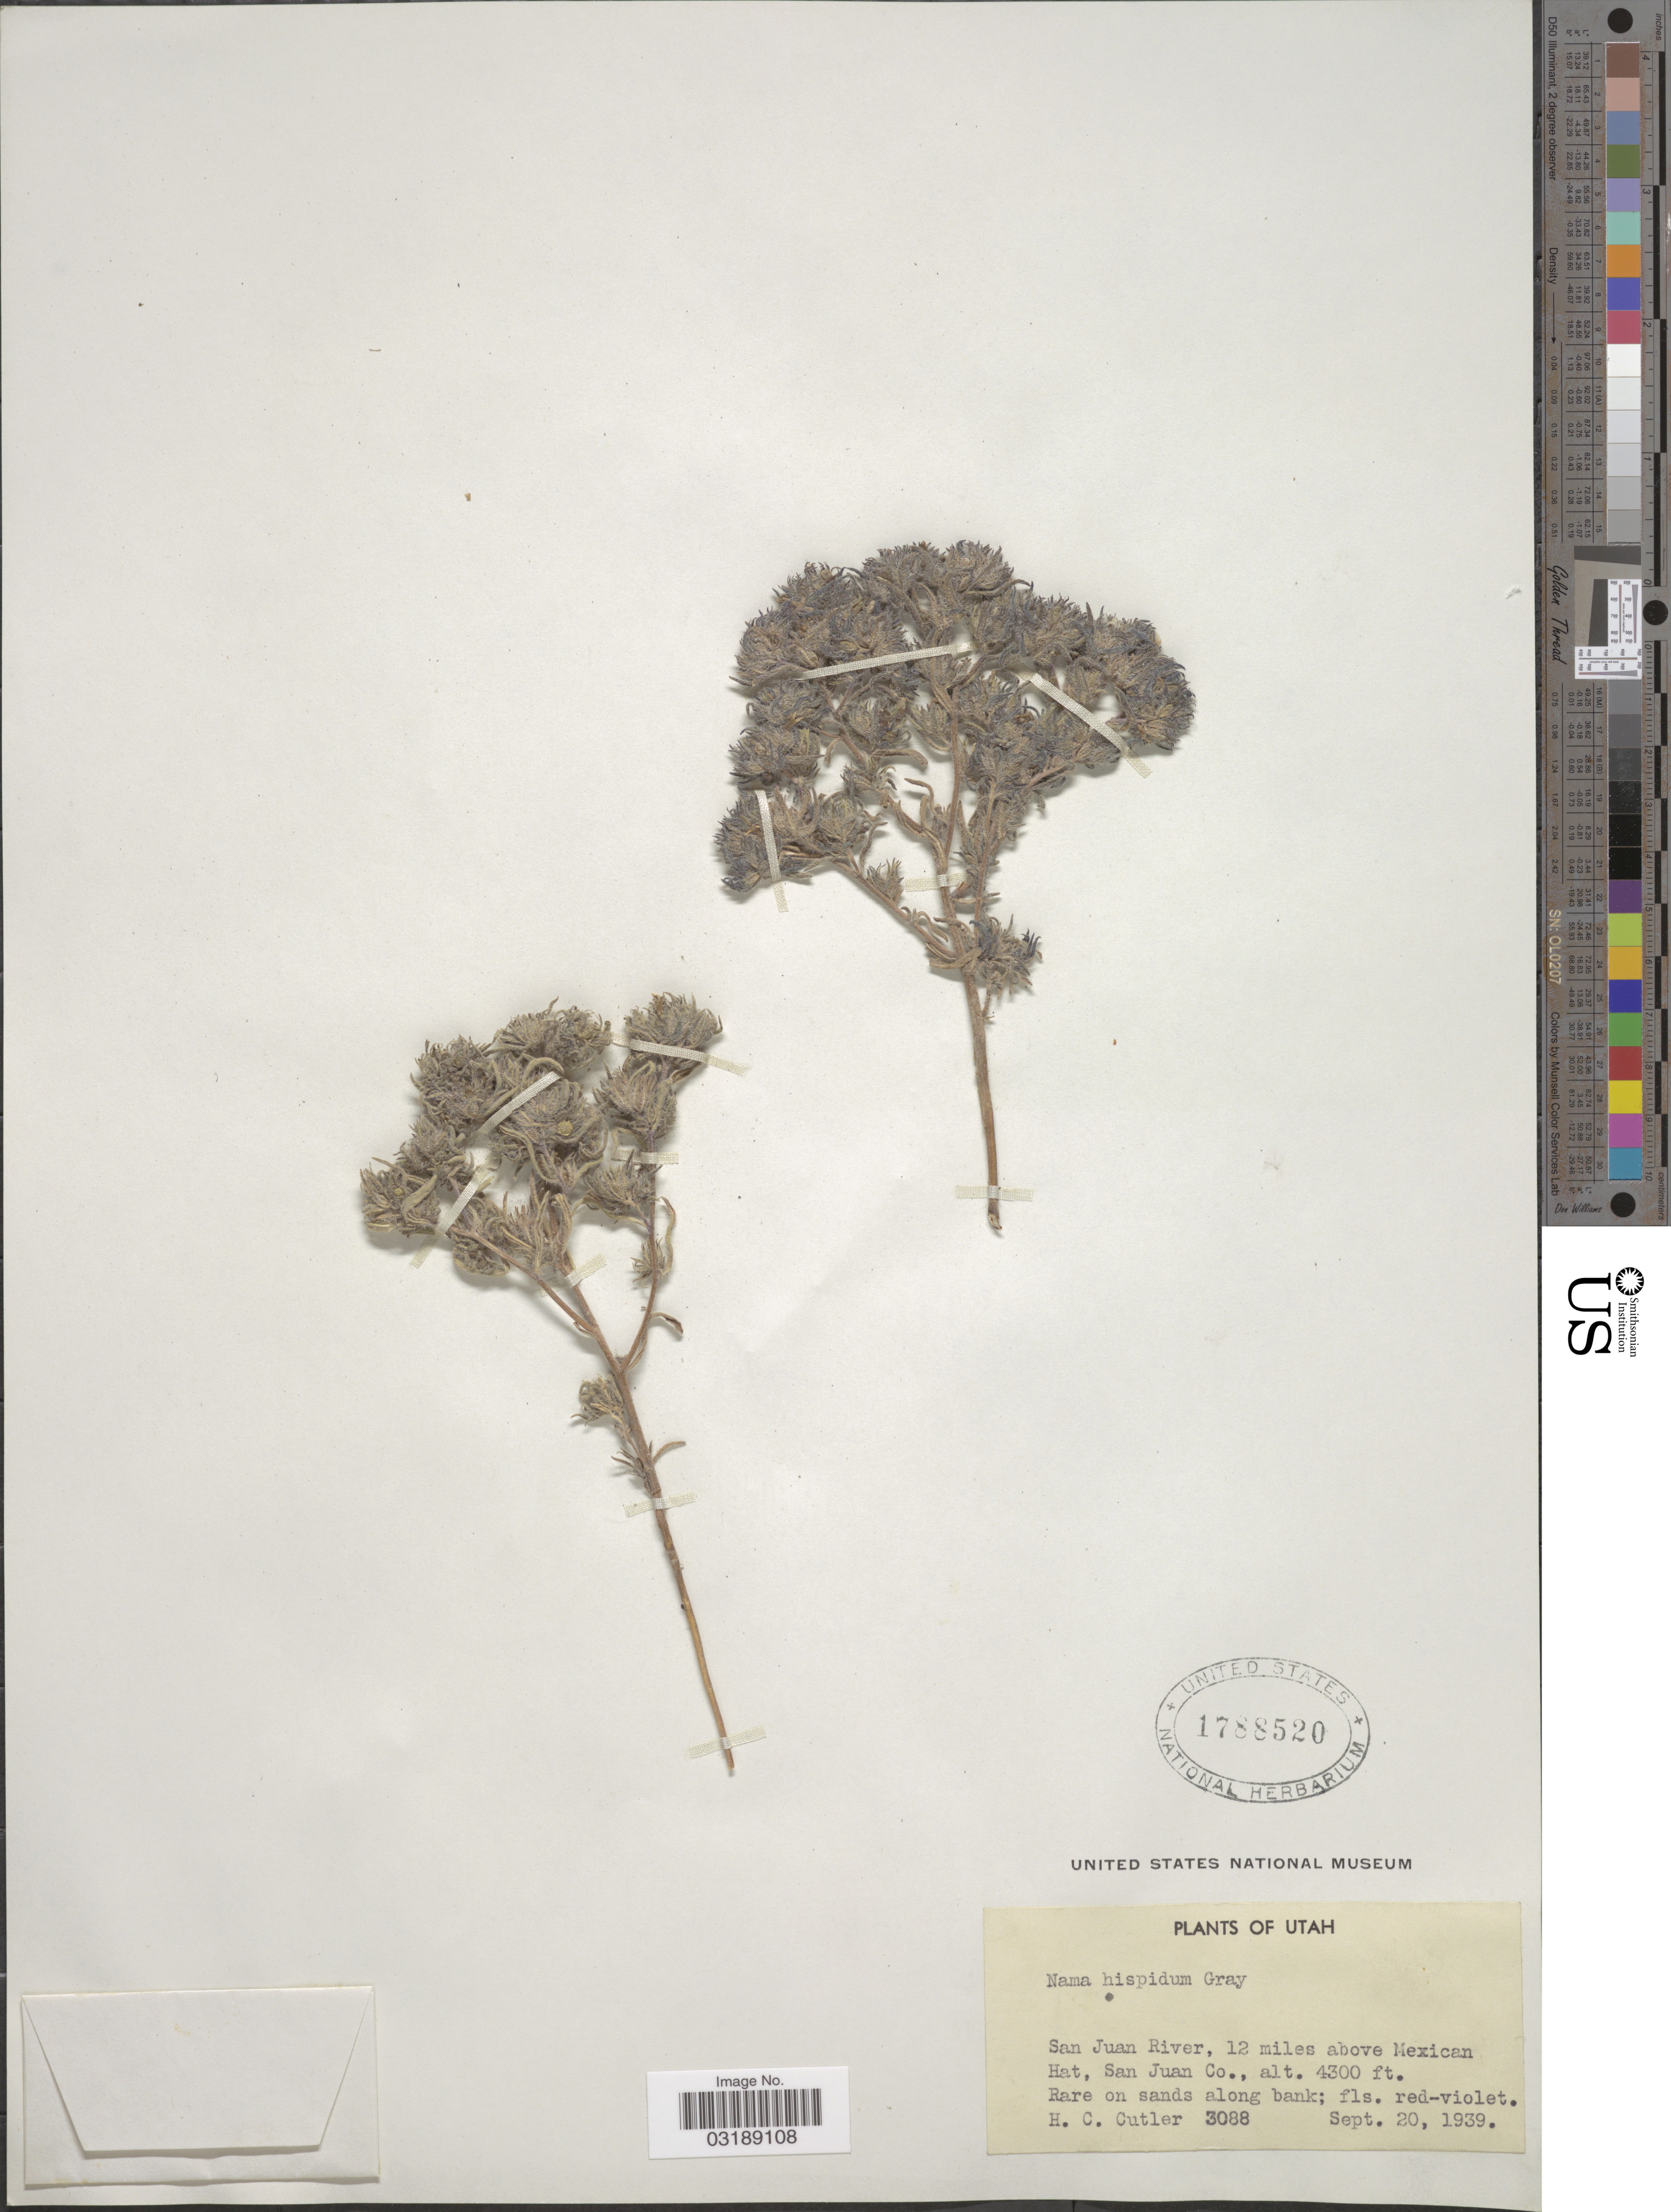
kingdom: Plantae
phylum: Tracheophyta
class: Magnoliopsida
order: Boraginales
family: Namaceae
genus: Nama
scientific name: Nama hispida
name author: A. Gray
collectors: H. C. Cutler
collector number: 3088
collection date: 1939-09-20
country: United States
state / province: Utah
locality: San Juan River, 12 miles above Mexican Hat, San Juan Co.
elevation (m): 1311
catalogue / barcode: US 1788520